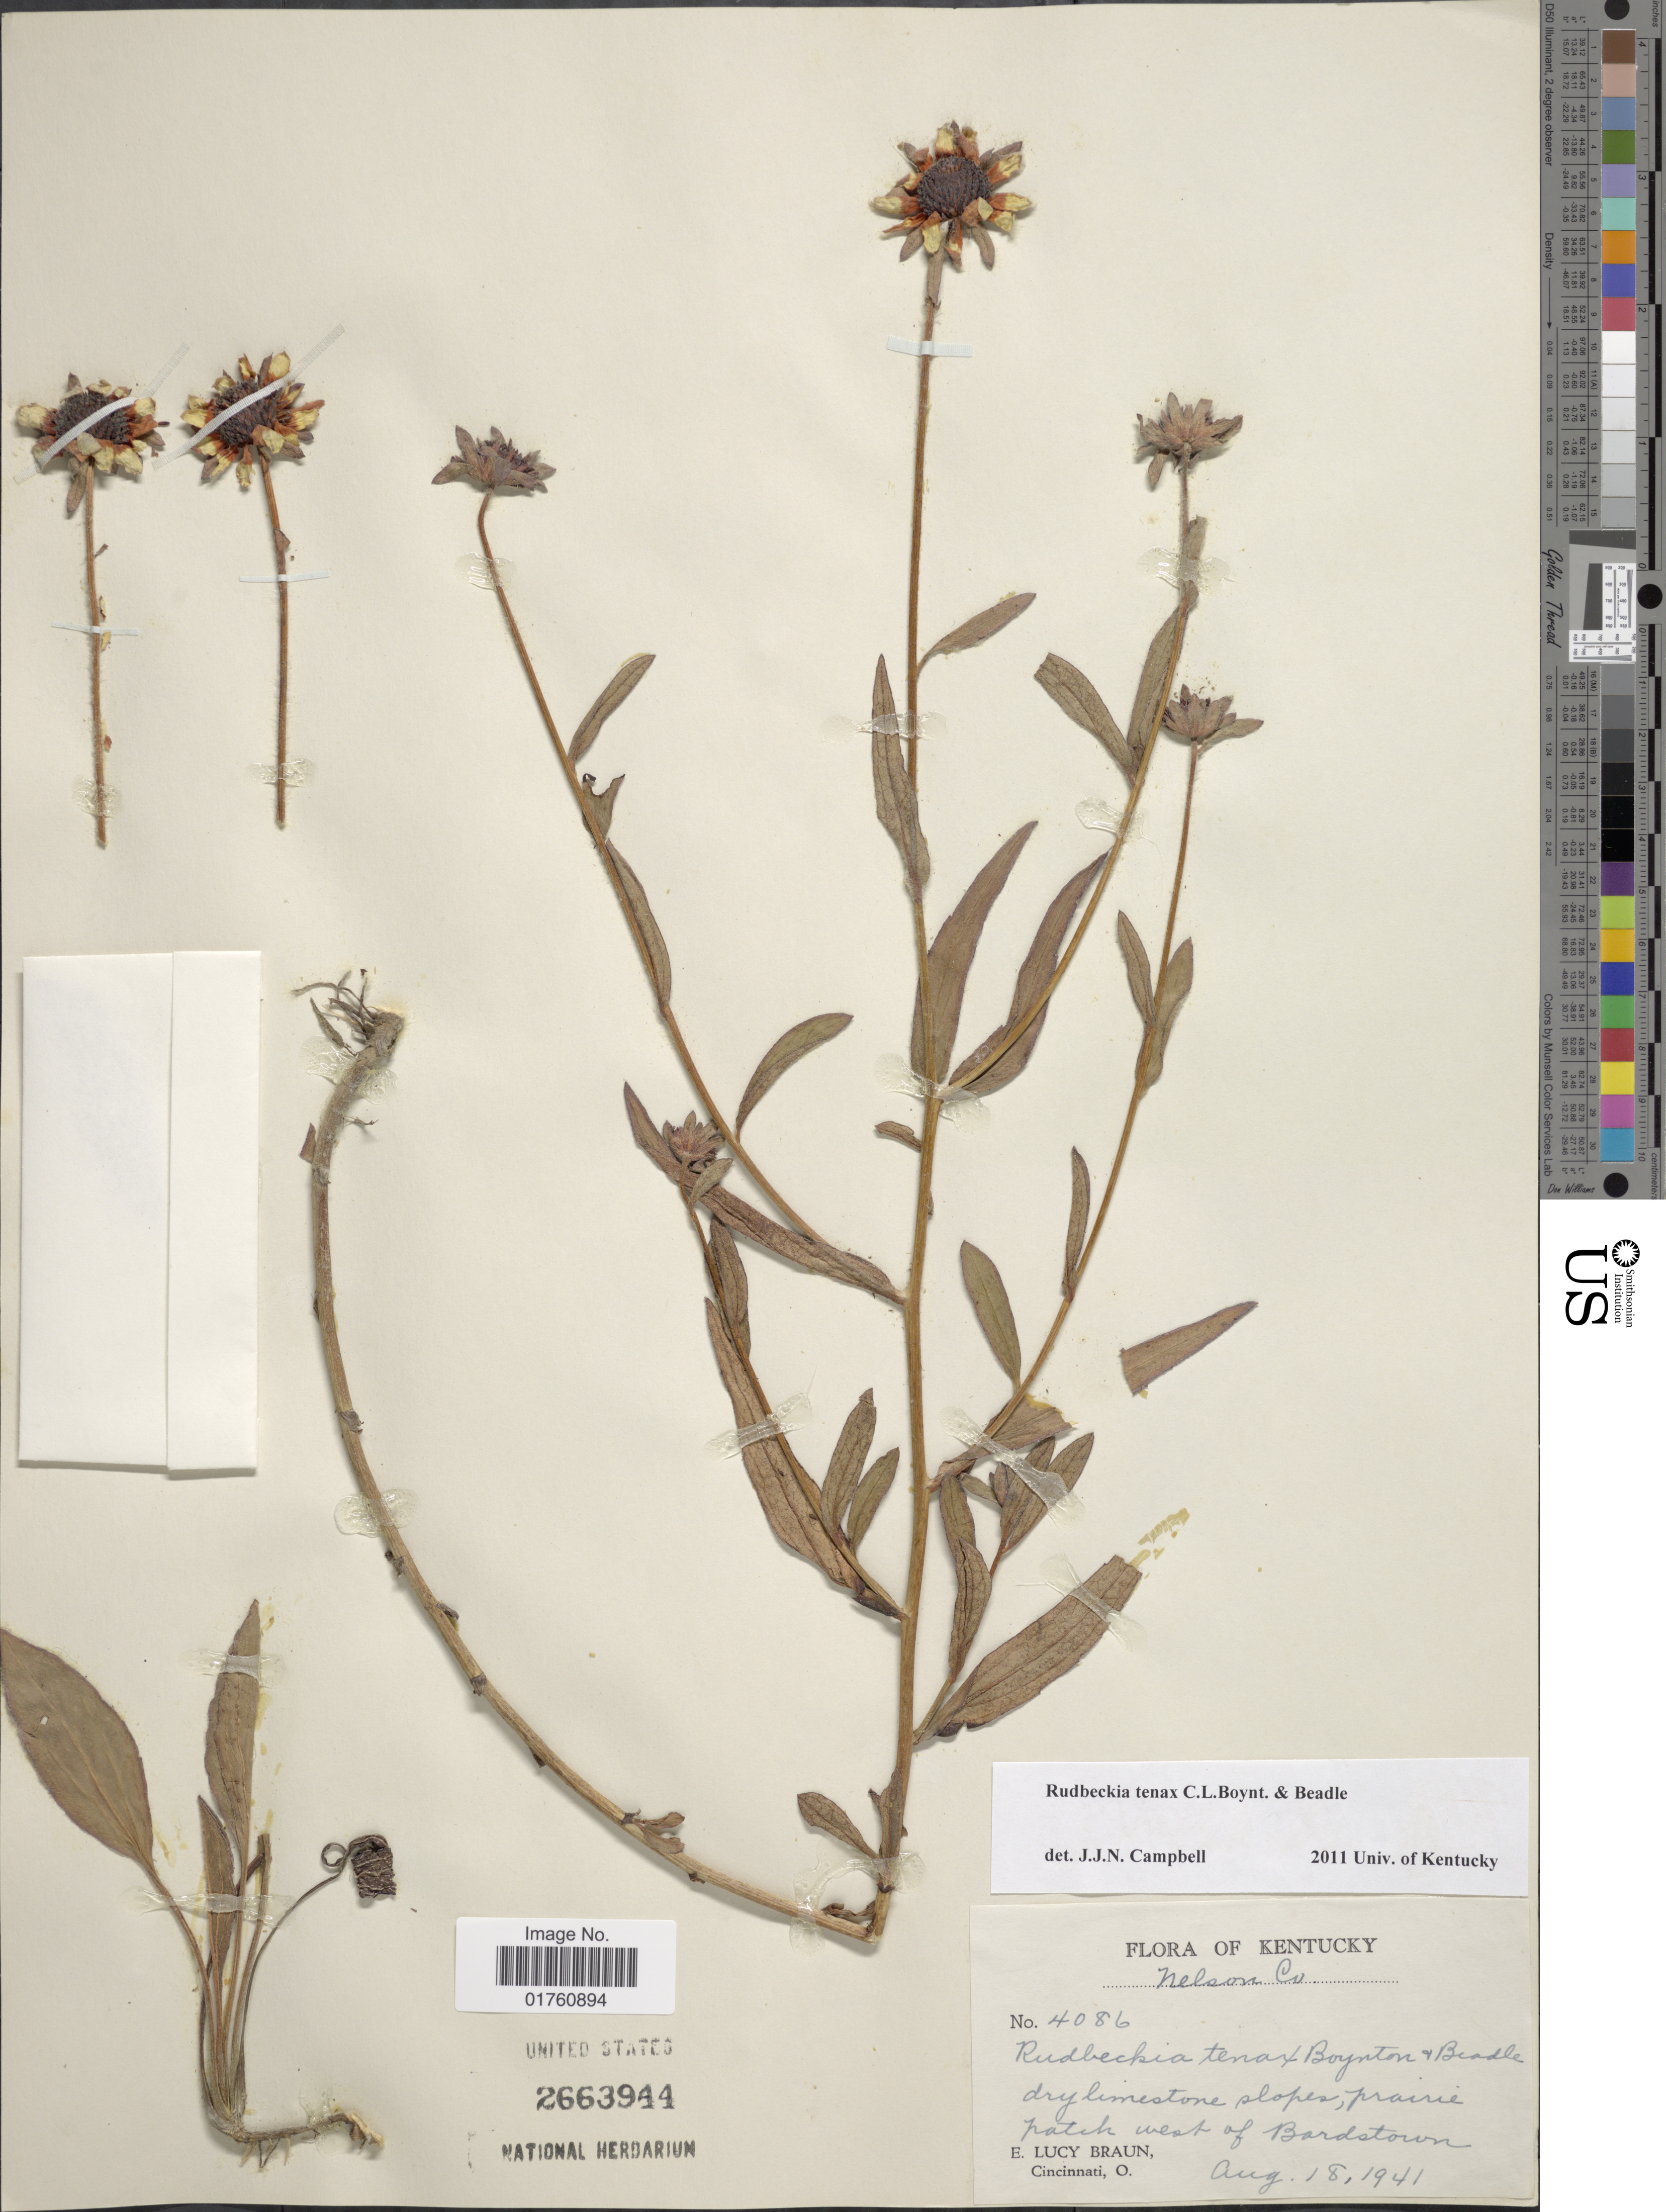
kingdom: Plantae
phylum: Tracheophyta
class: Magnoliopsida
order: Asterales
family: Asteraceae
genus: Rudbeckia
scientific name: Rudbeckia tenax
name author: C.L. Boynton & Beadle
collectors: E. L. Braun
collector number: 4086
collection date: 1941-08-18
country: United States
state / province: Kentucky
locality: Nelson Co, dry limestone slopes, prairie patch west of Bardstown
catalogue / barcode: US 2663944